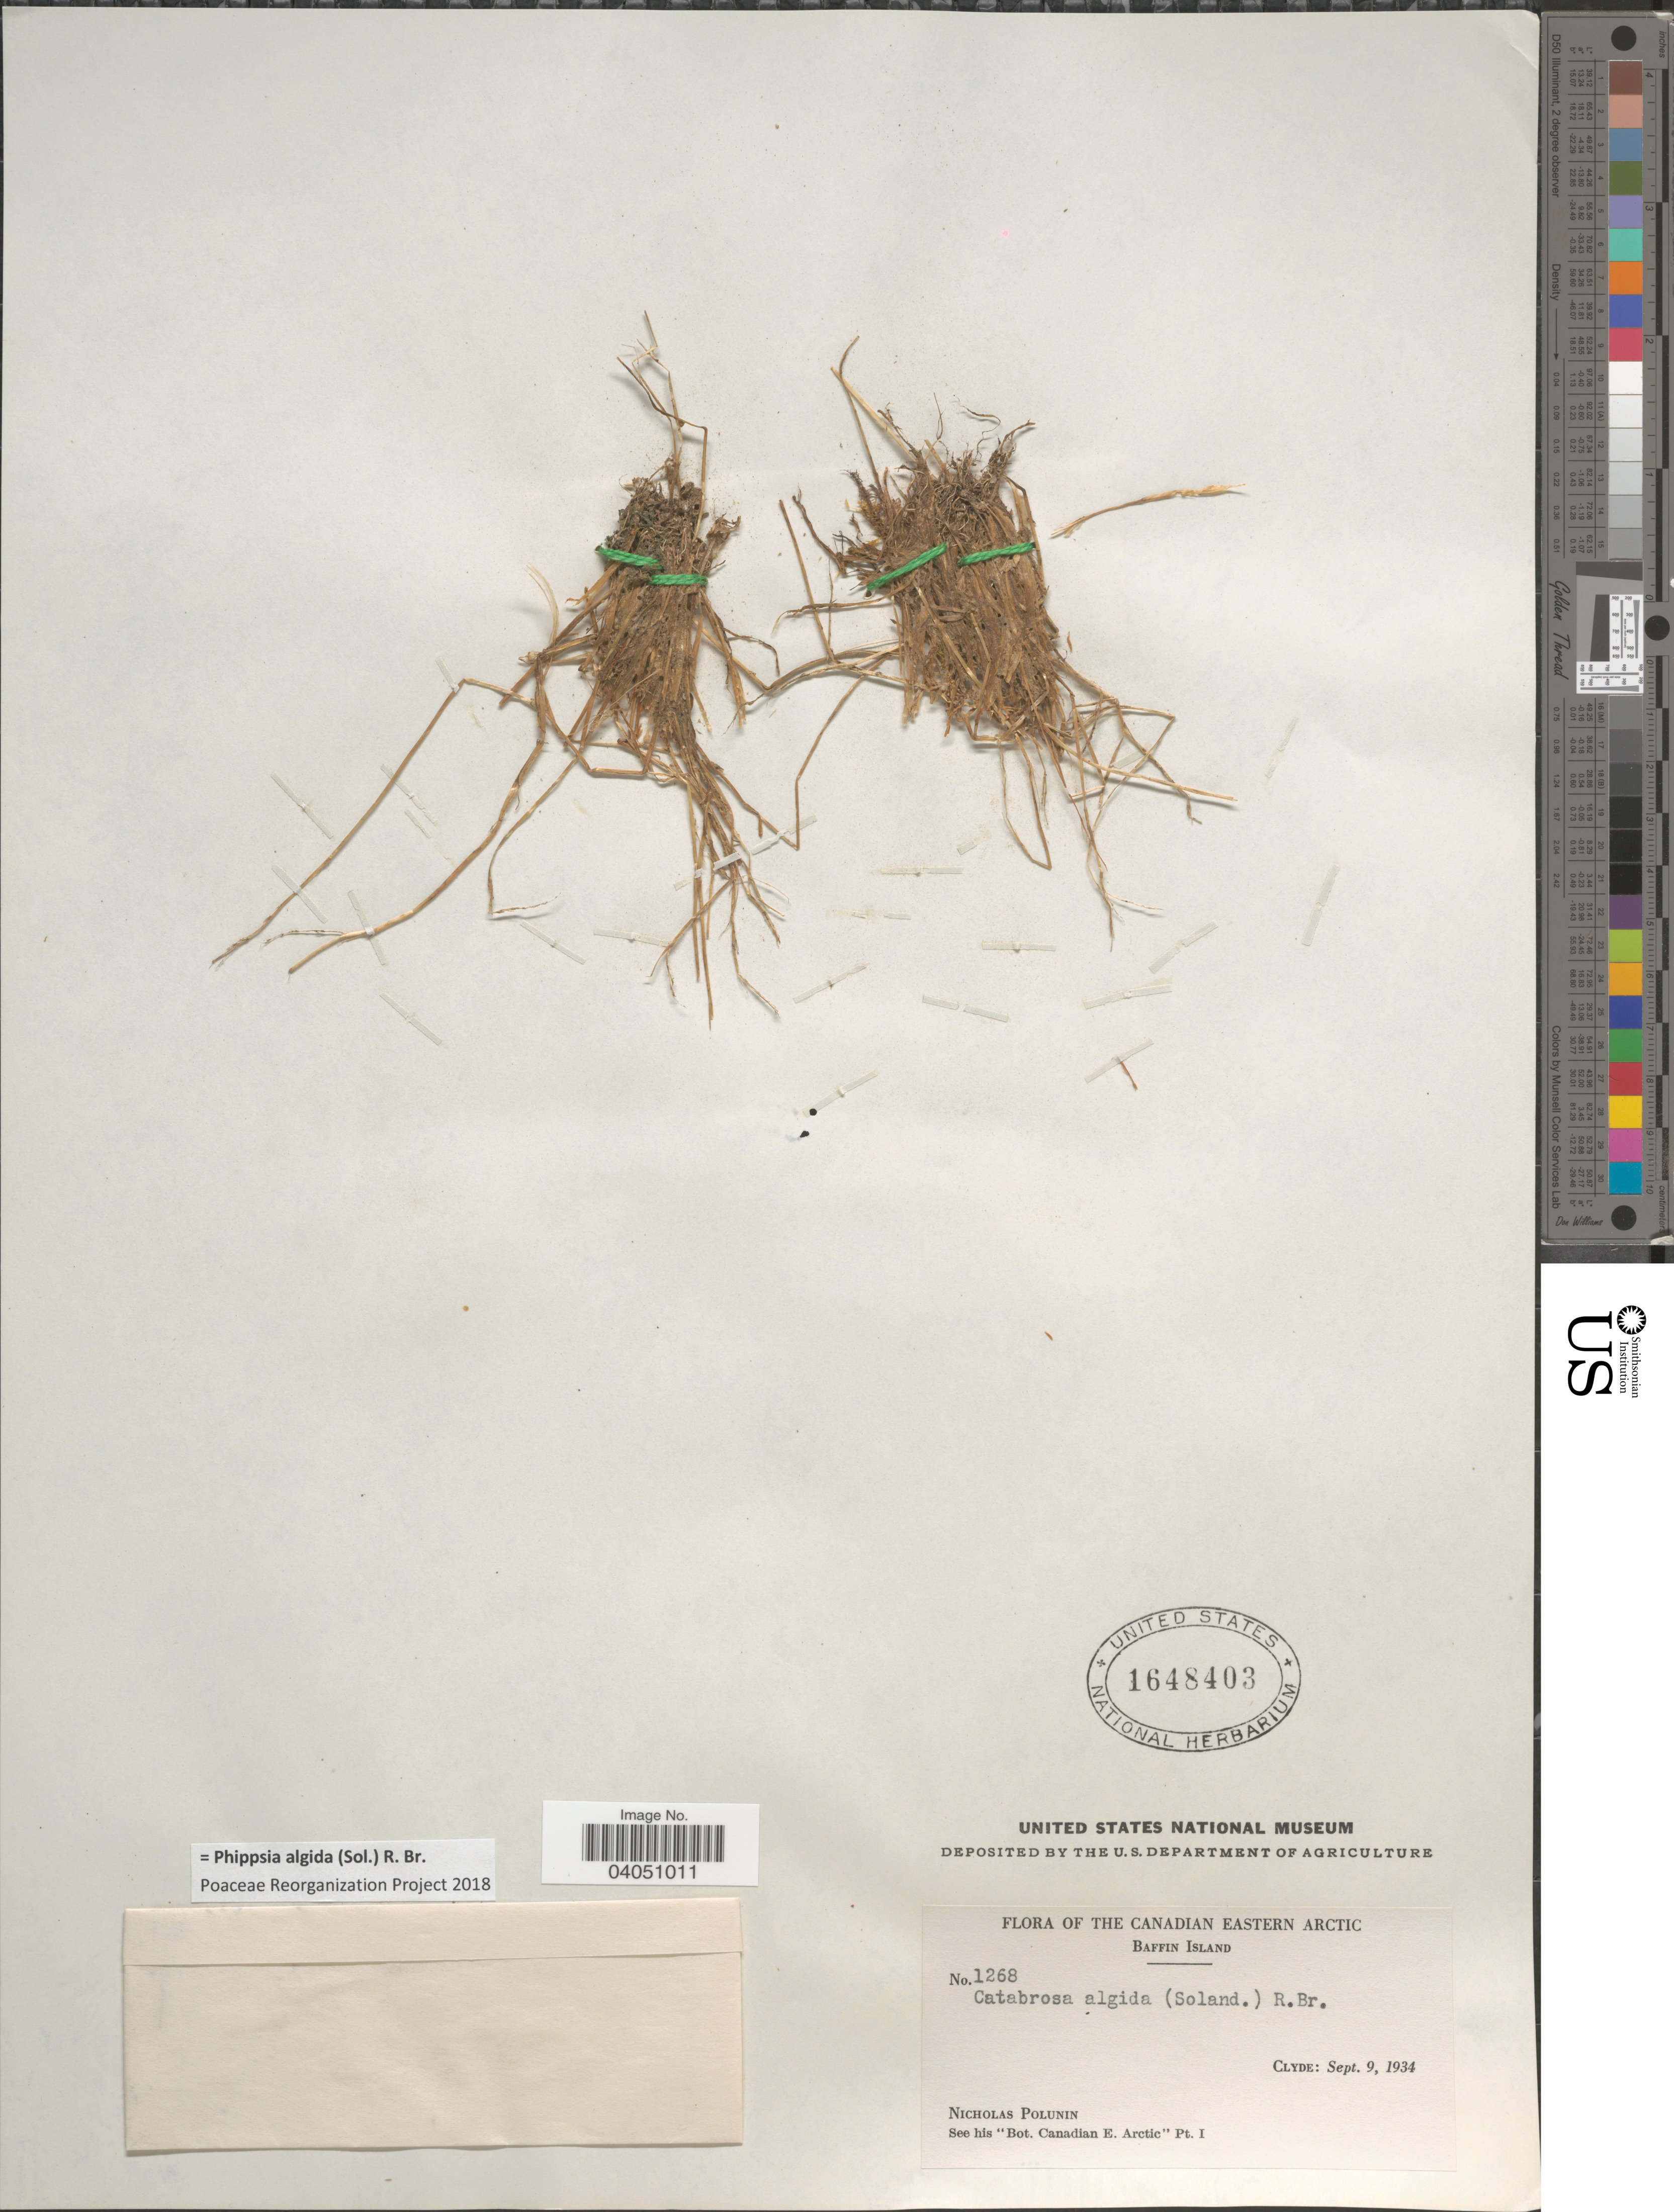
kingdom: Plantae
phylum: Tracheophyta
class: Liliopsida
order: Poales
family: Poaceae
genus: Phippsia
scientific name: Phippsia algida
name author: (Sol.) R. Br.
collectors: N. V. Polunin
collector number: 1268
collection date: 1934-09-09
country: Canada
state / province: Nunavut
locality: The Canadian Eastern Arctic. Baffin Island. Clyde.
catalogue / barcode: US 1648403